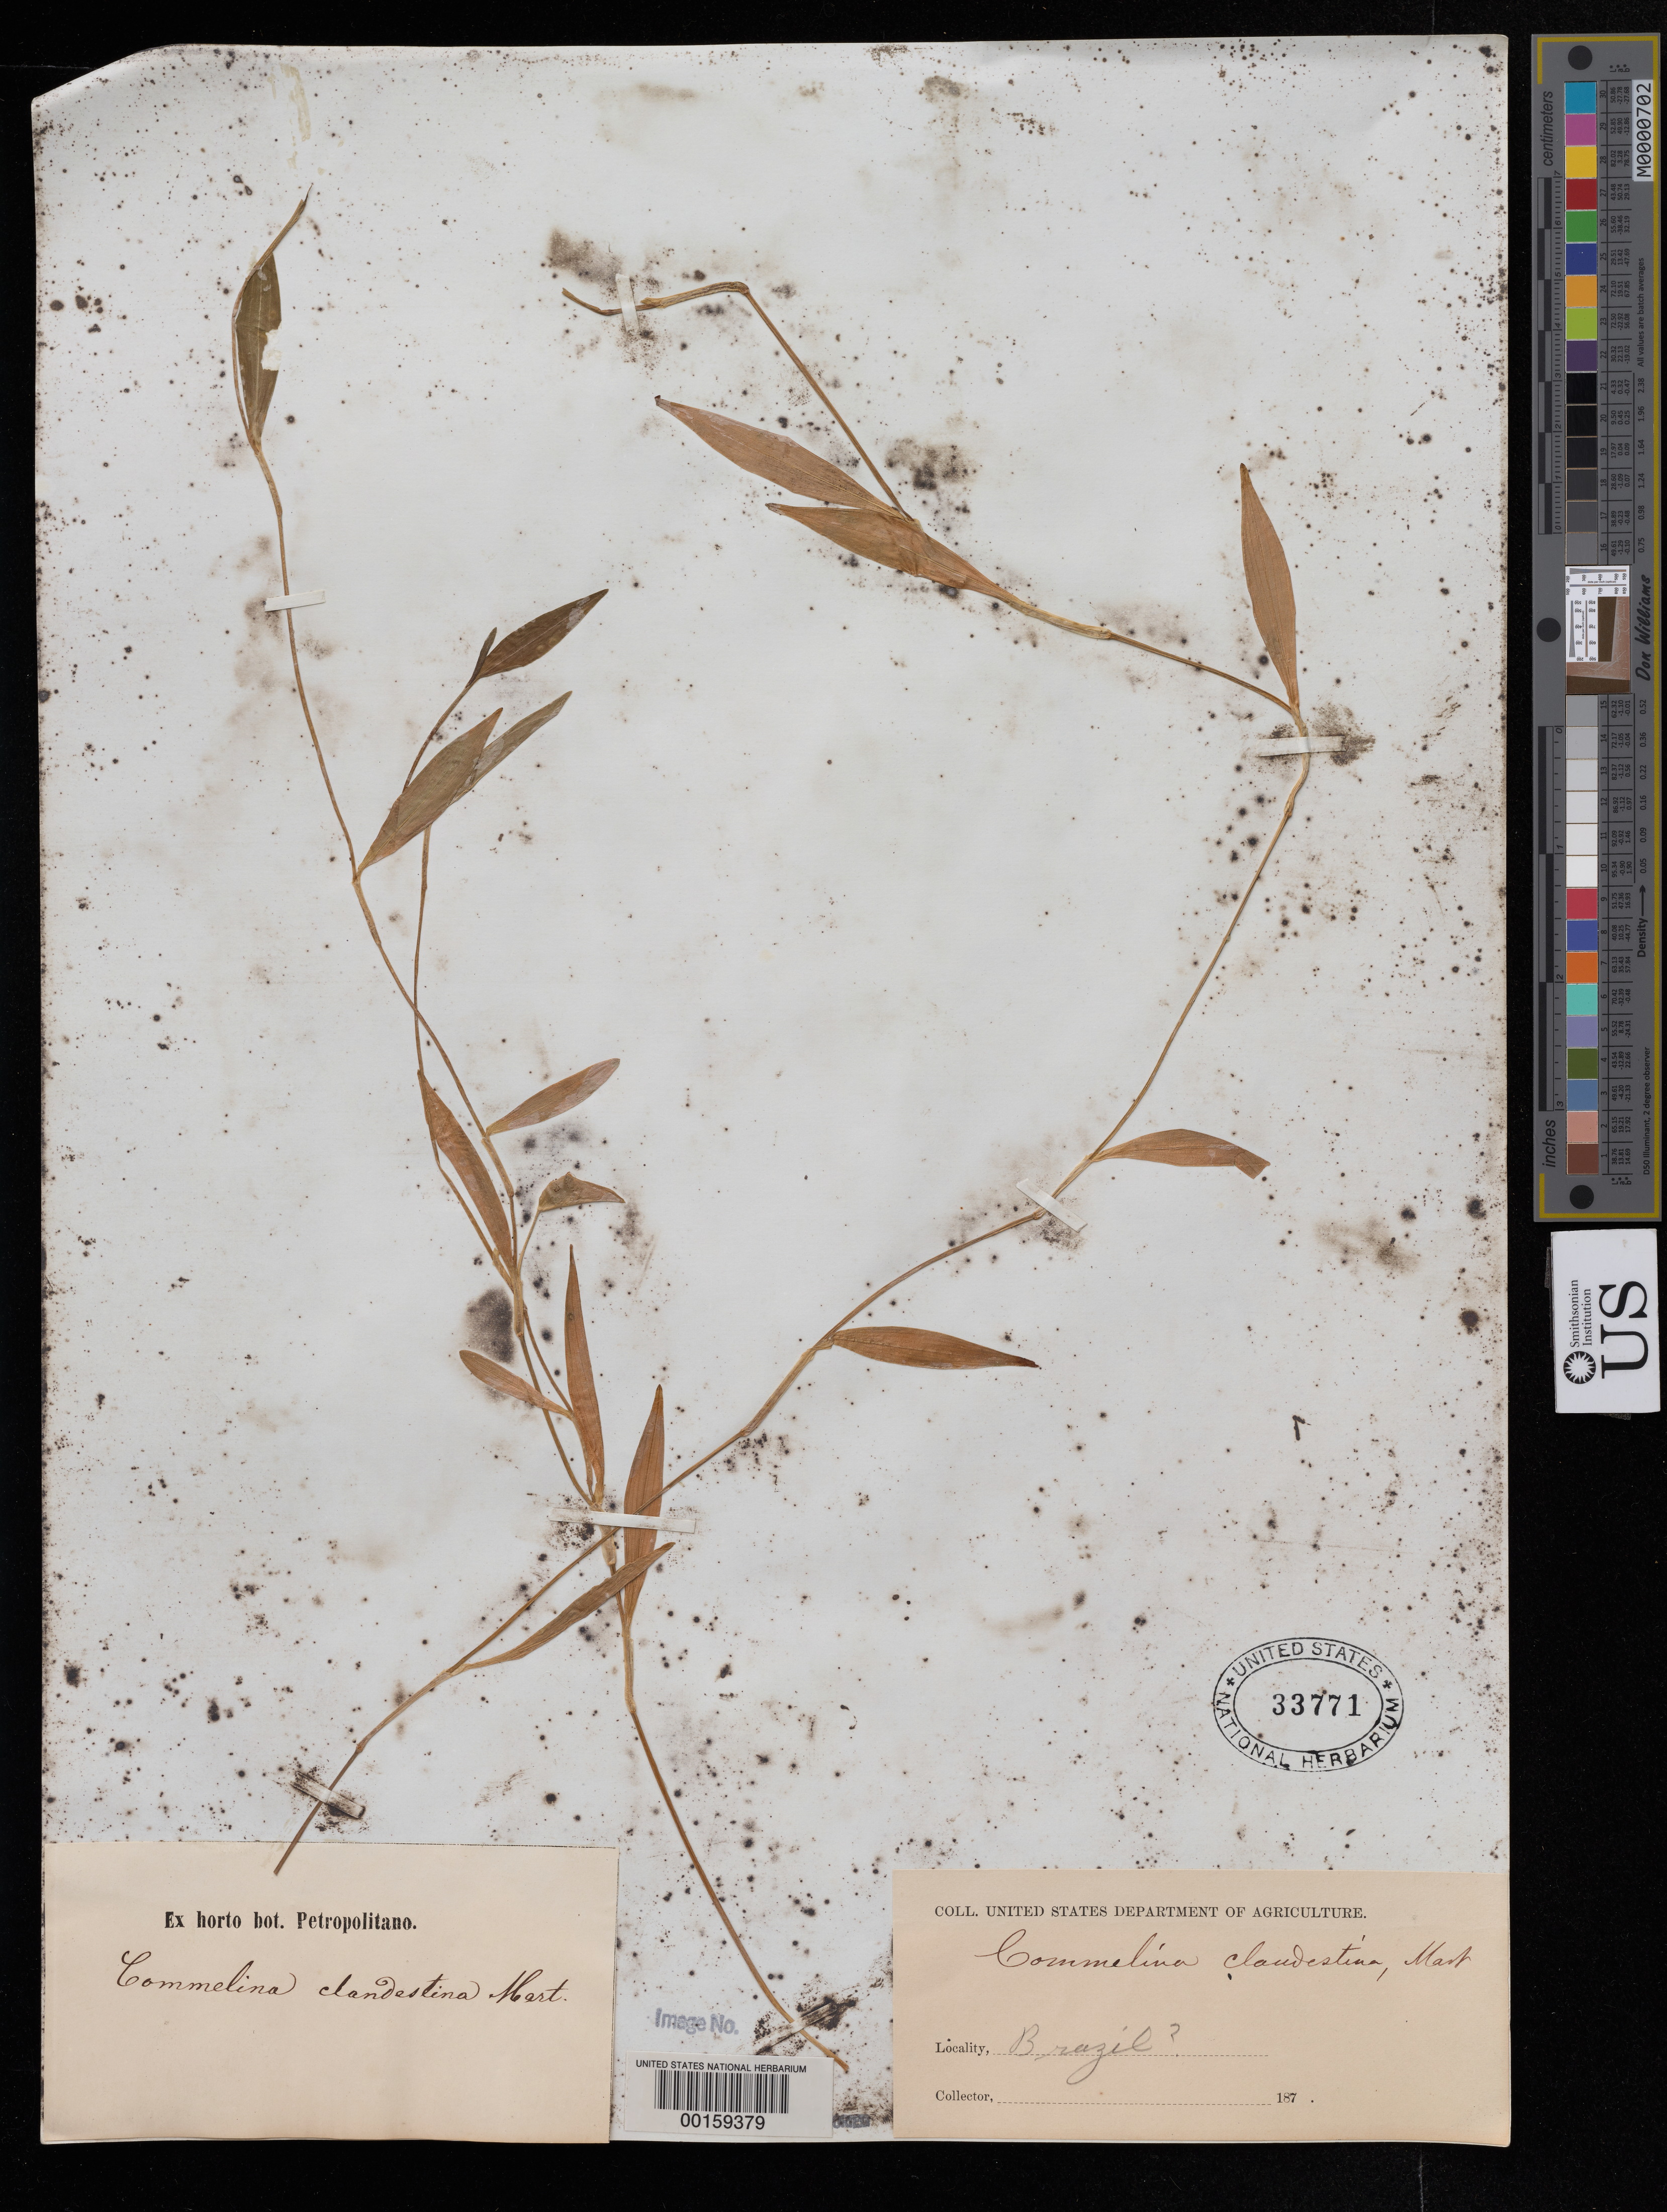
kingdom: Plantae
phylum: Tracheophyta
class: Liliopsida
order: Commelinales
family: Commelinaceae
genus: Commelina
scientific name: Commelina clandestina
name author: Mart.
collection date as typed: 187-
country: Brazil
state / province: Minas Gerais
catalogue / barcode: US 33771